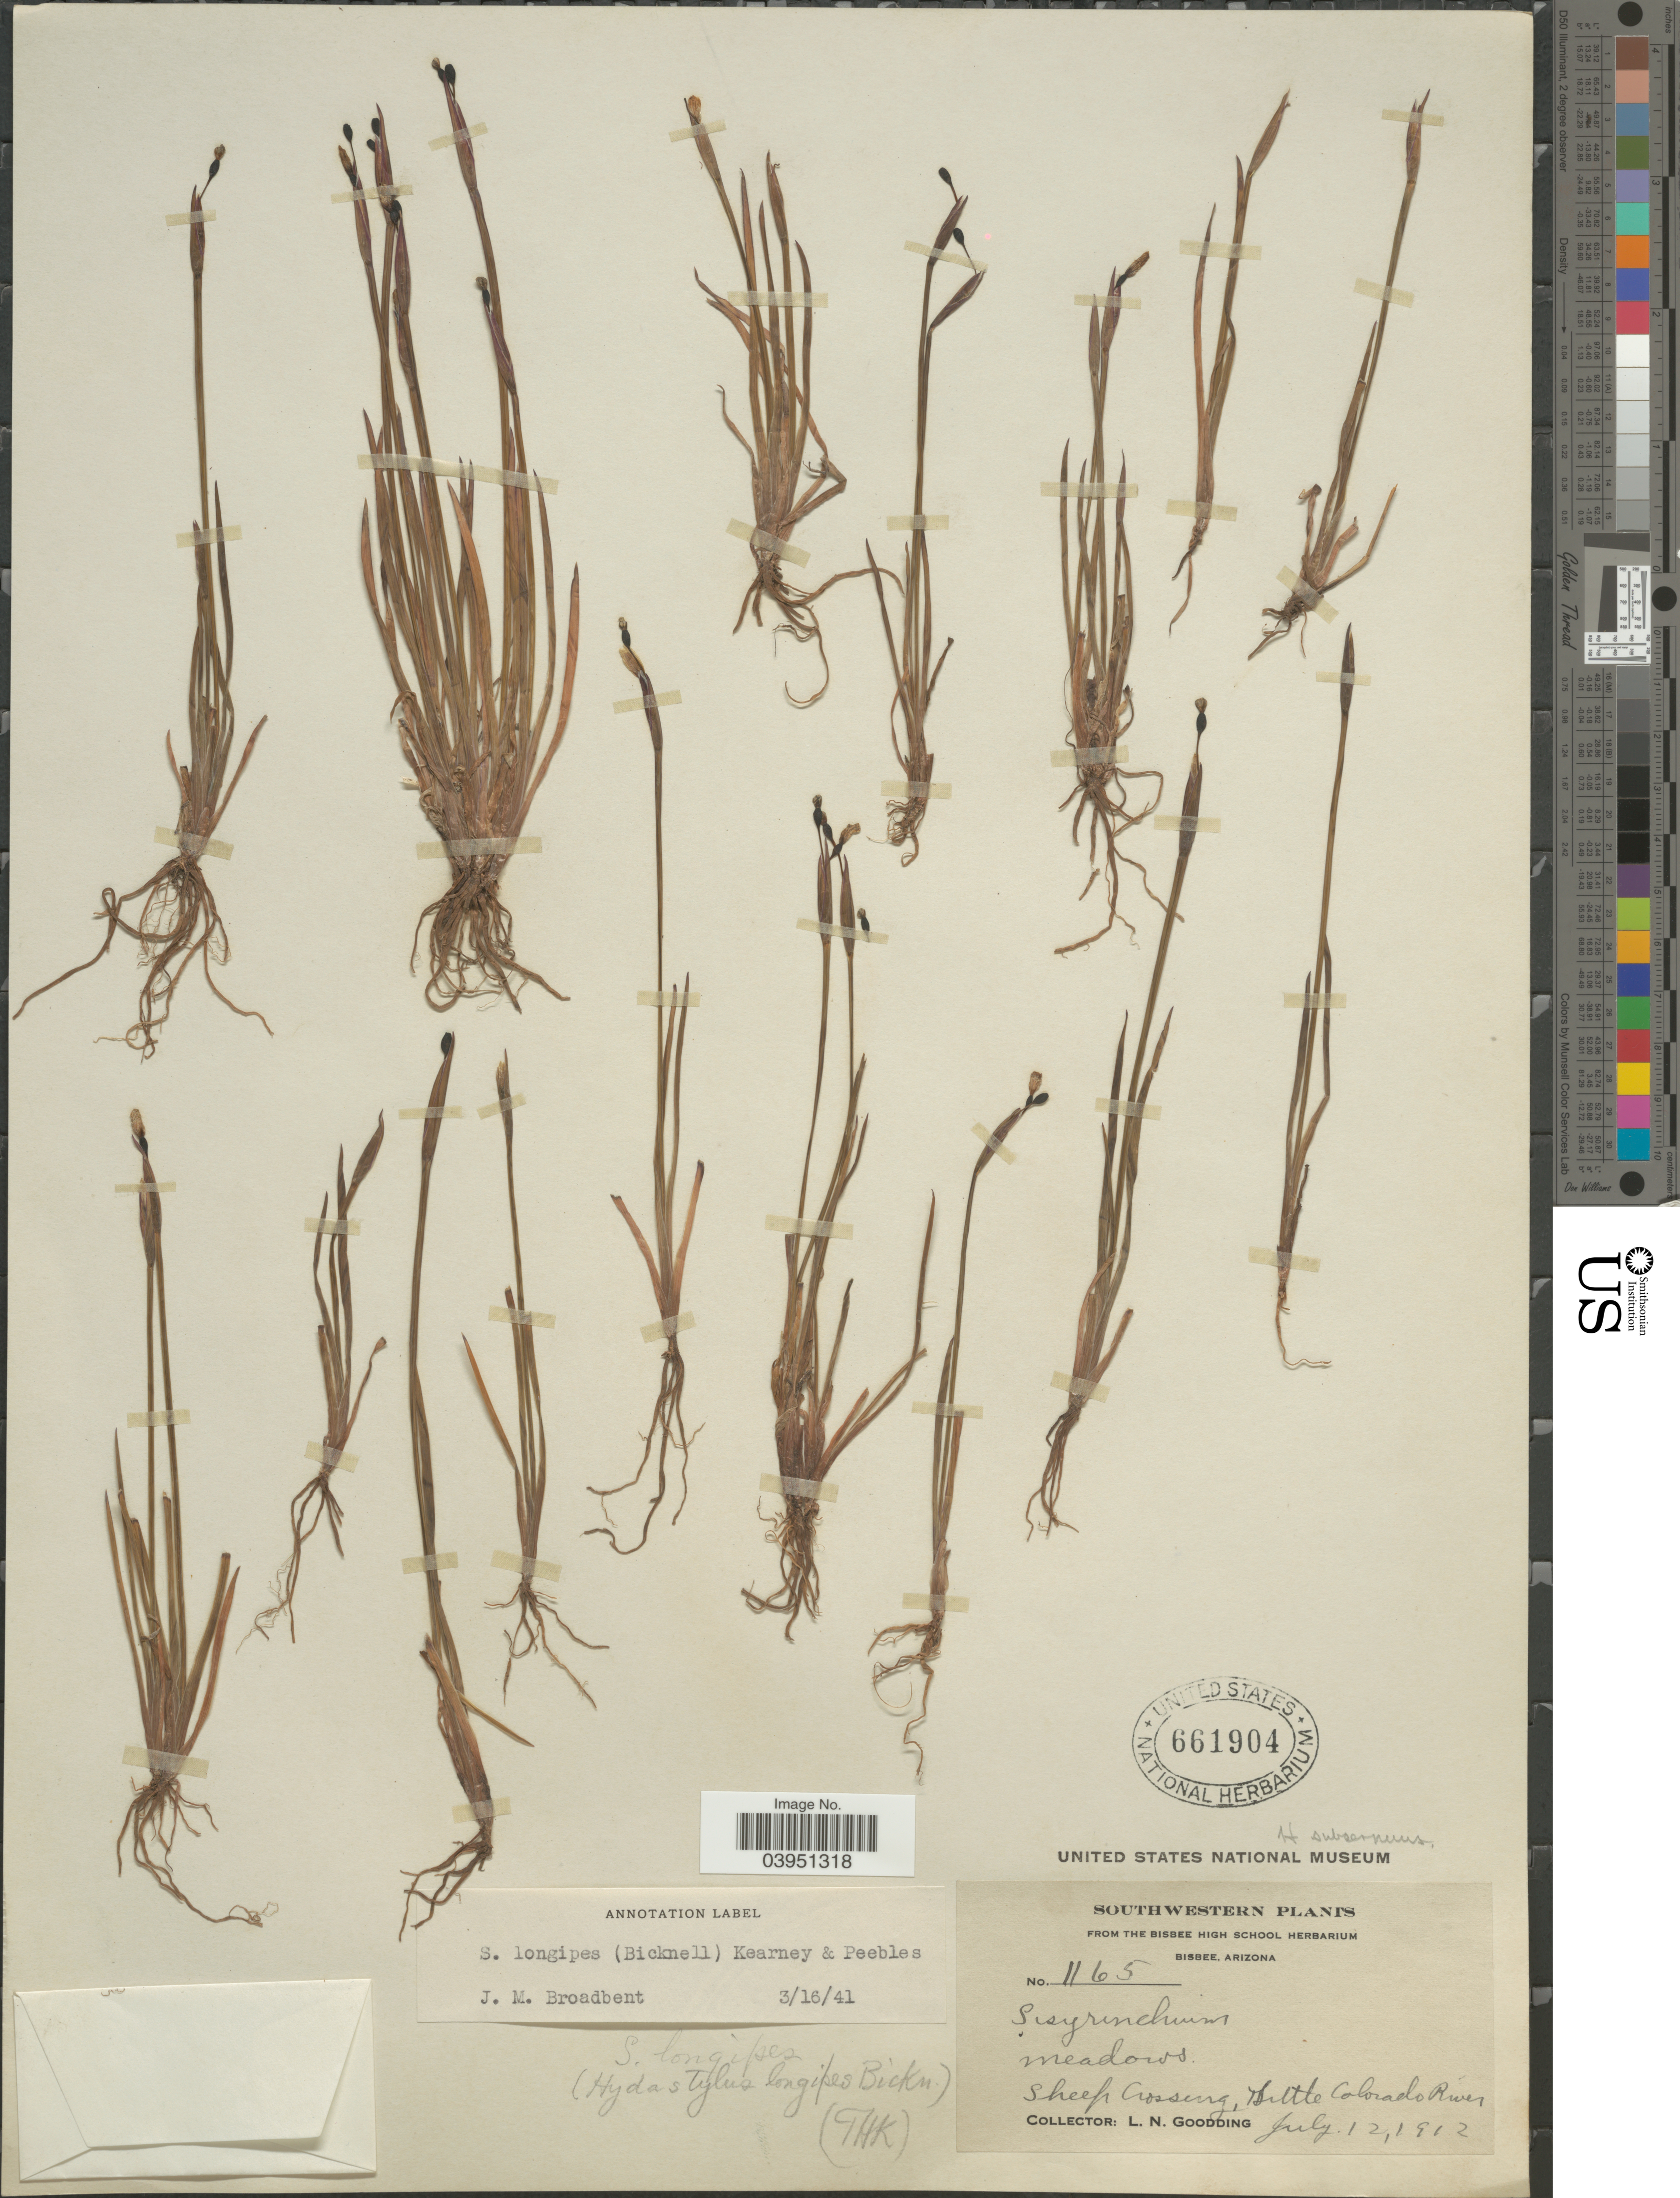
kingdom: Plantae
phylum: Tracheophyta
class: Liliopsida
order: Asparagales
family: Iridaceae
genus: Sisyrinchium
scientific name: Sisyrinchium longipes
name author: (E.P. Bicknell) Kearney & Peebles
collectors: L. N. Goodding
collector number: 1165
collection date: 1912-07-12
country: United States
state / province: Arizona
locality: Southwestern. Sheep Crossing, Little Colorado River.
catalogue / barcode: US 661904